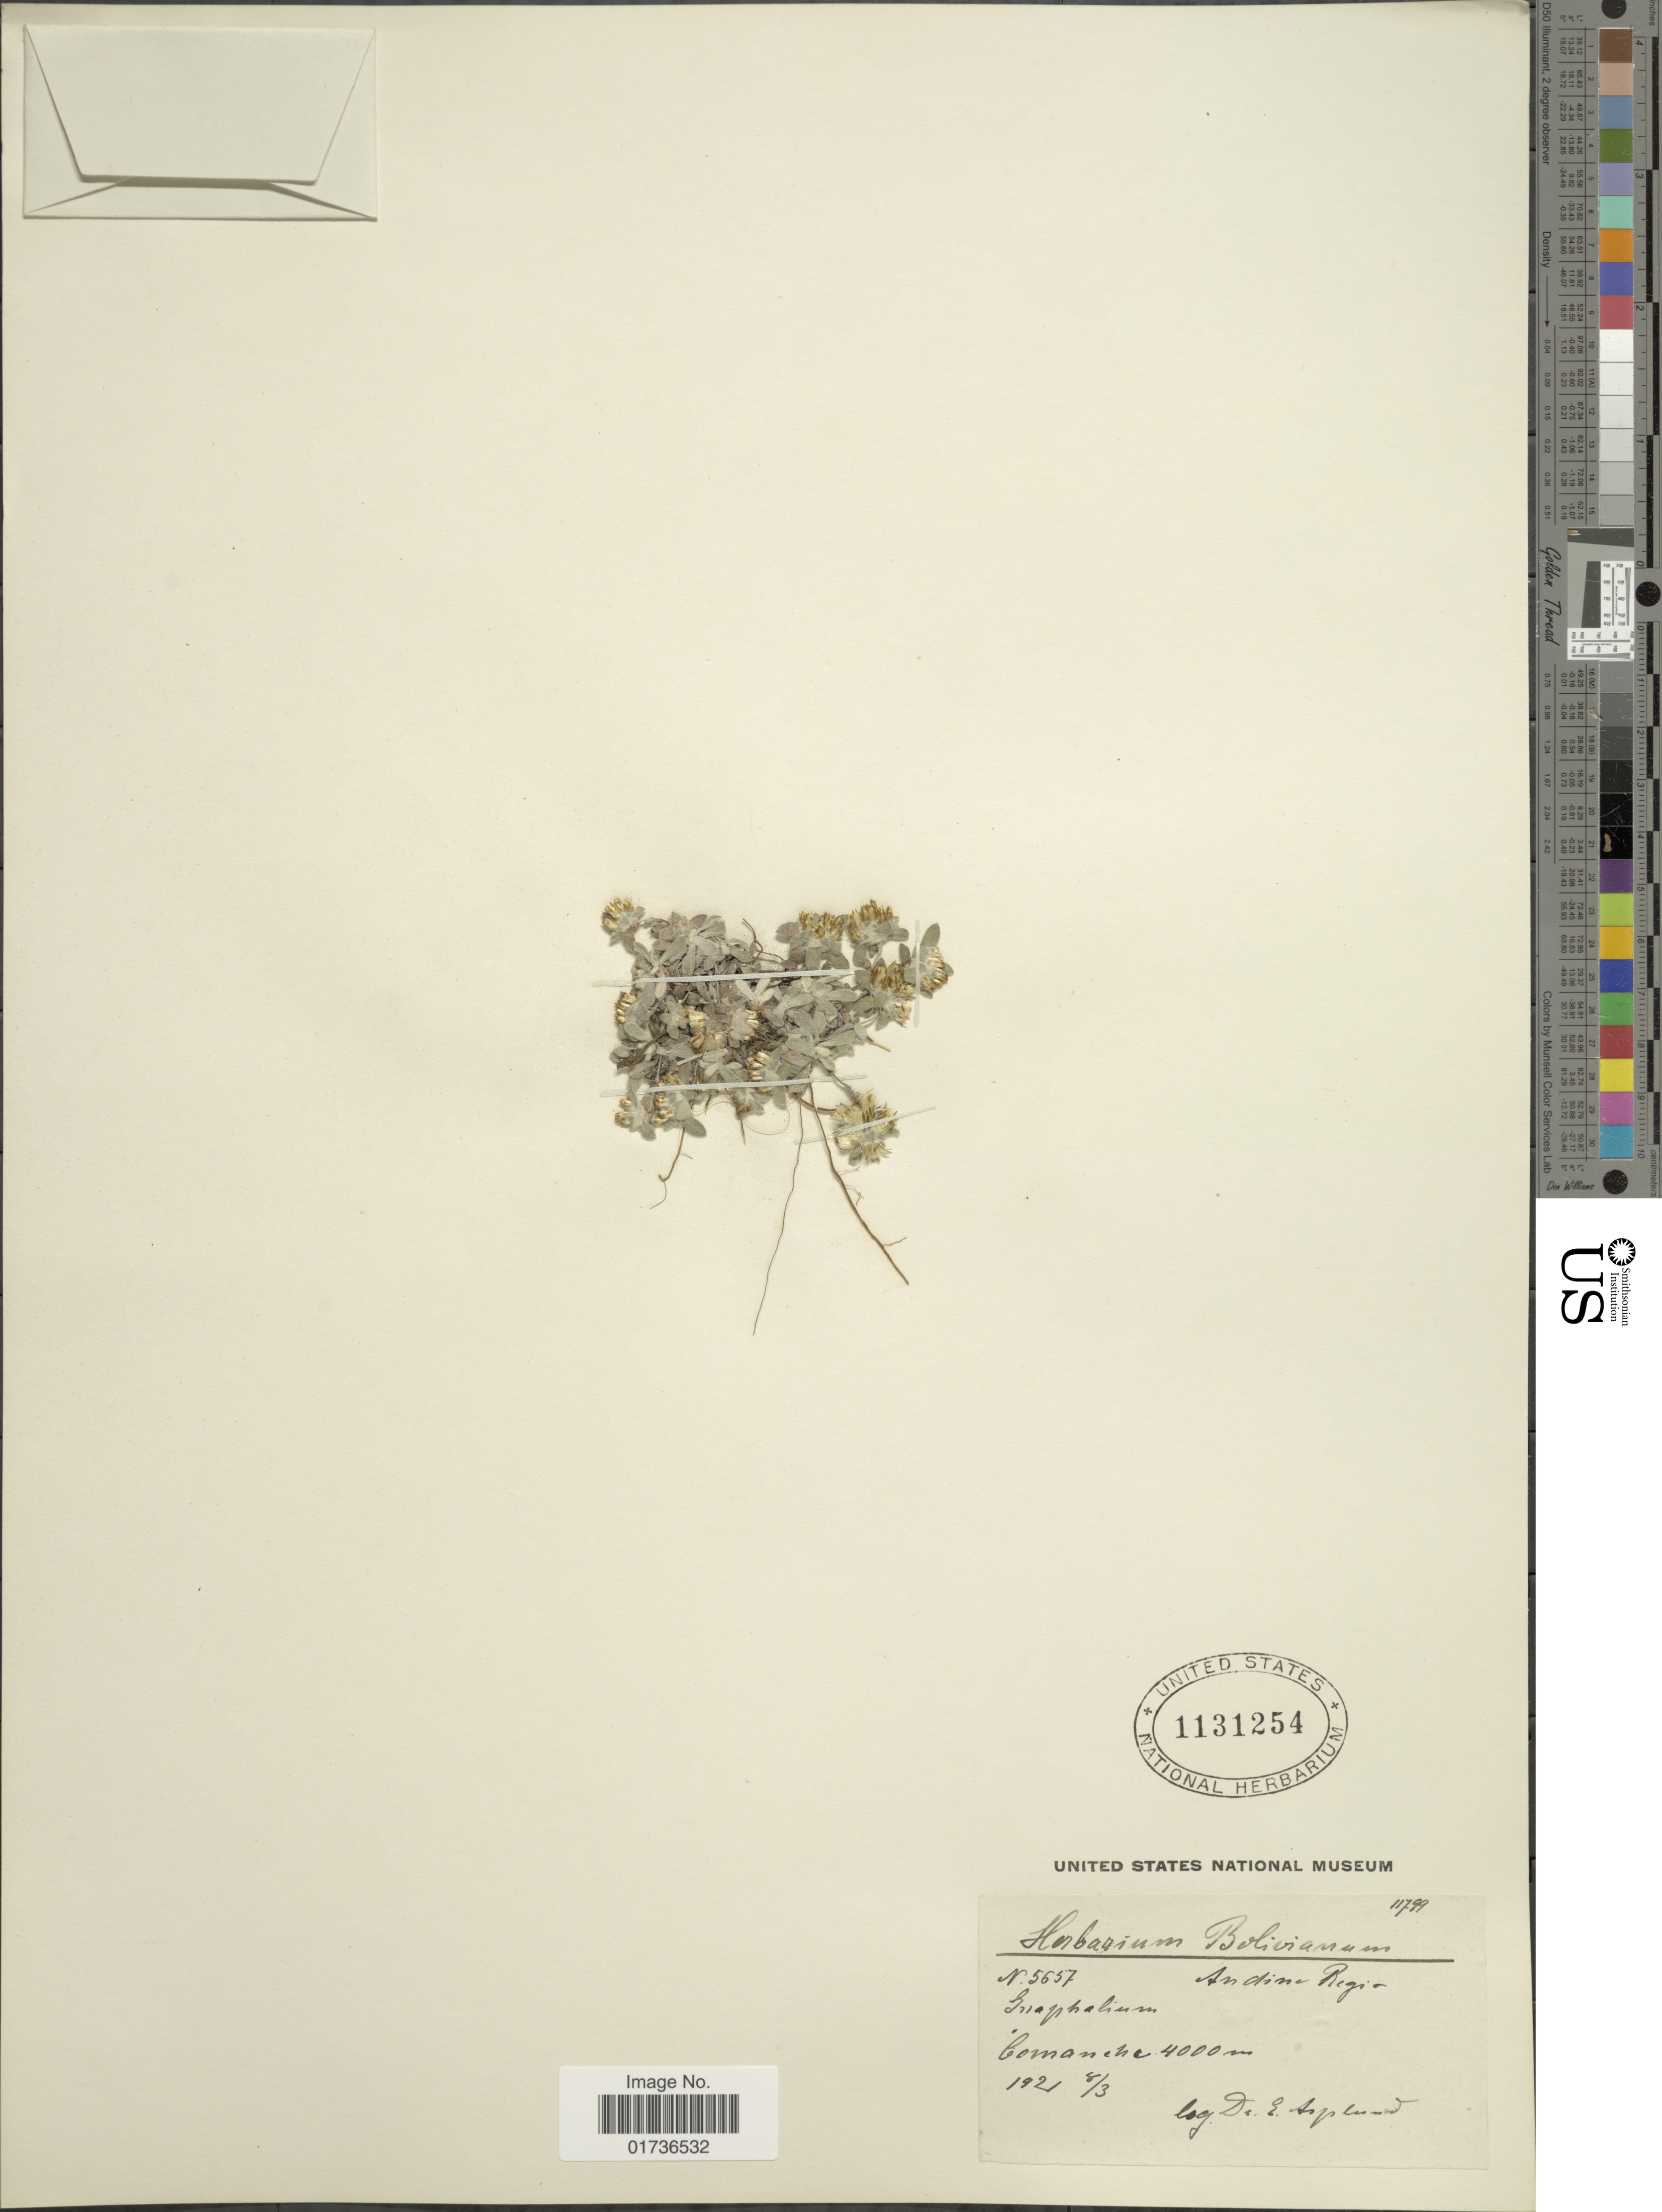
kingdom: Plantae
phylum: Tracheophyta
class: Magnoliopsida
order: Asterales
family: Asteraceae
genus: Belloa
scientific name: Belloa sp.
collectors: E. Asplund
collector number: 5657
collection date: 1921-03-08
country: Bolivia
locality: Andine Regio, Comanche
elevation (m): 4000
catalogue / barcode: US 1131254